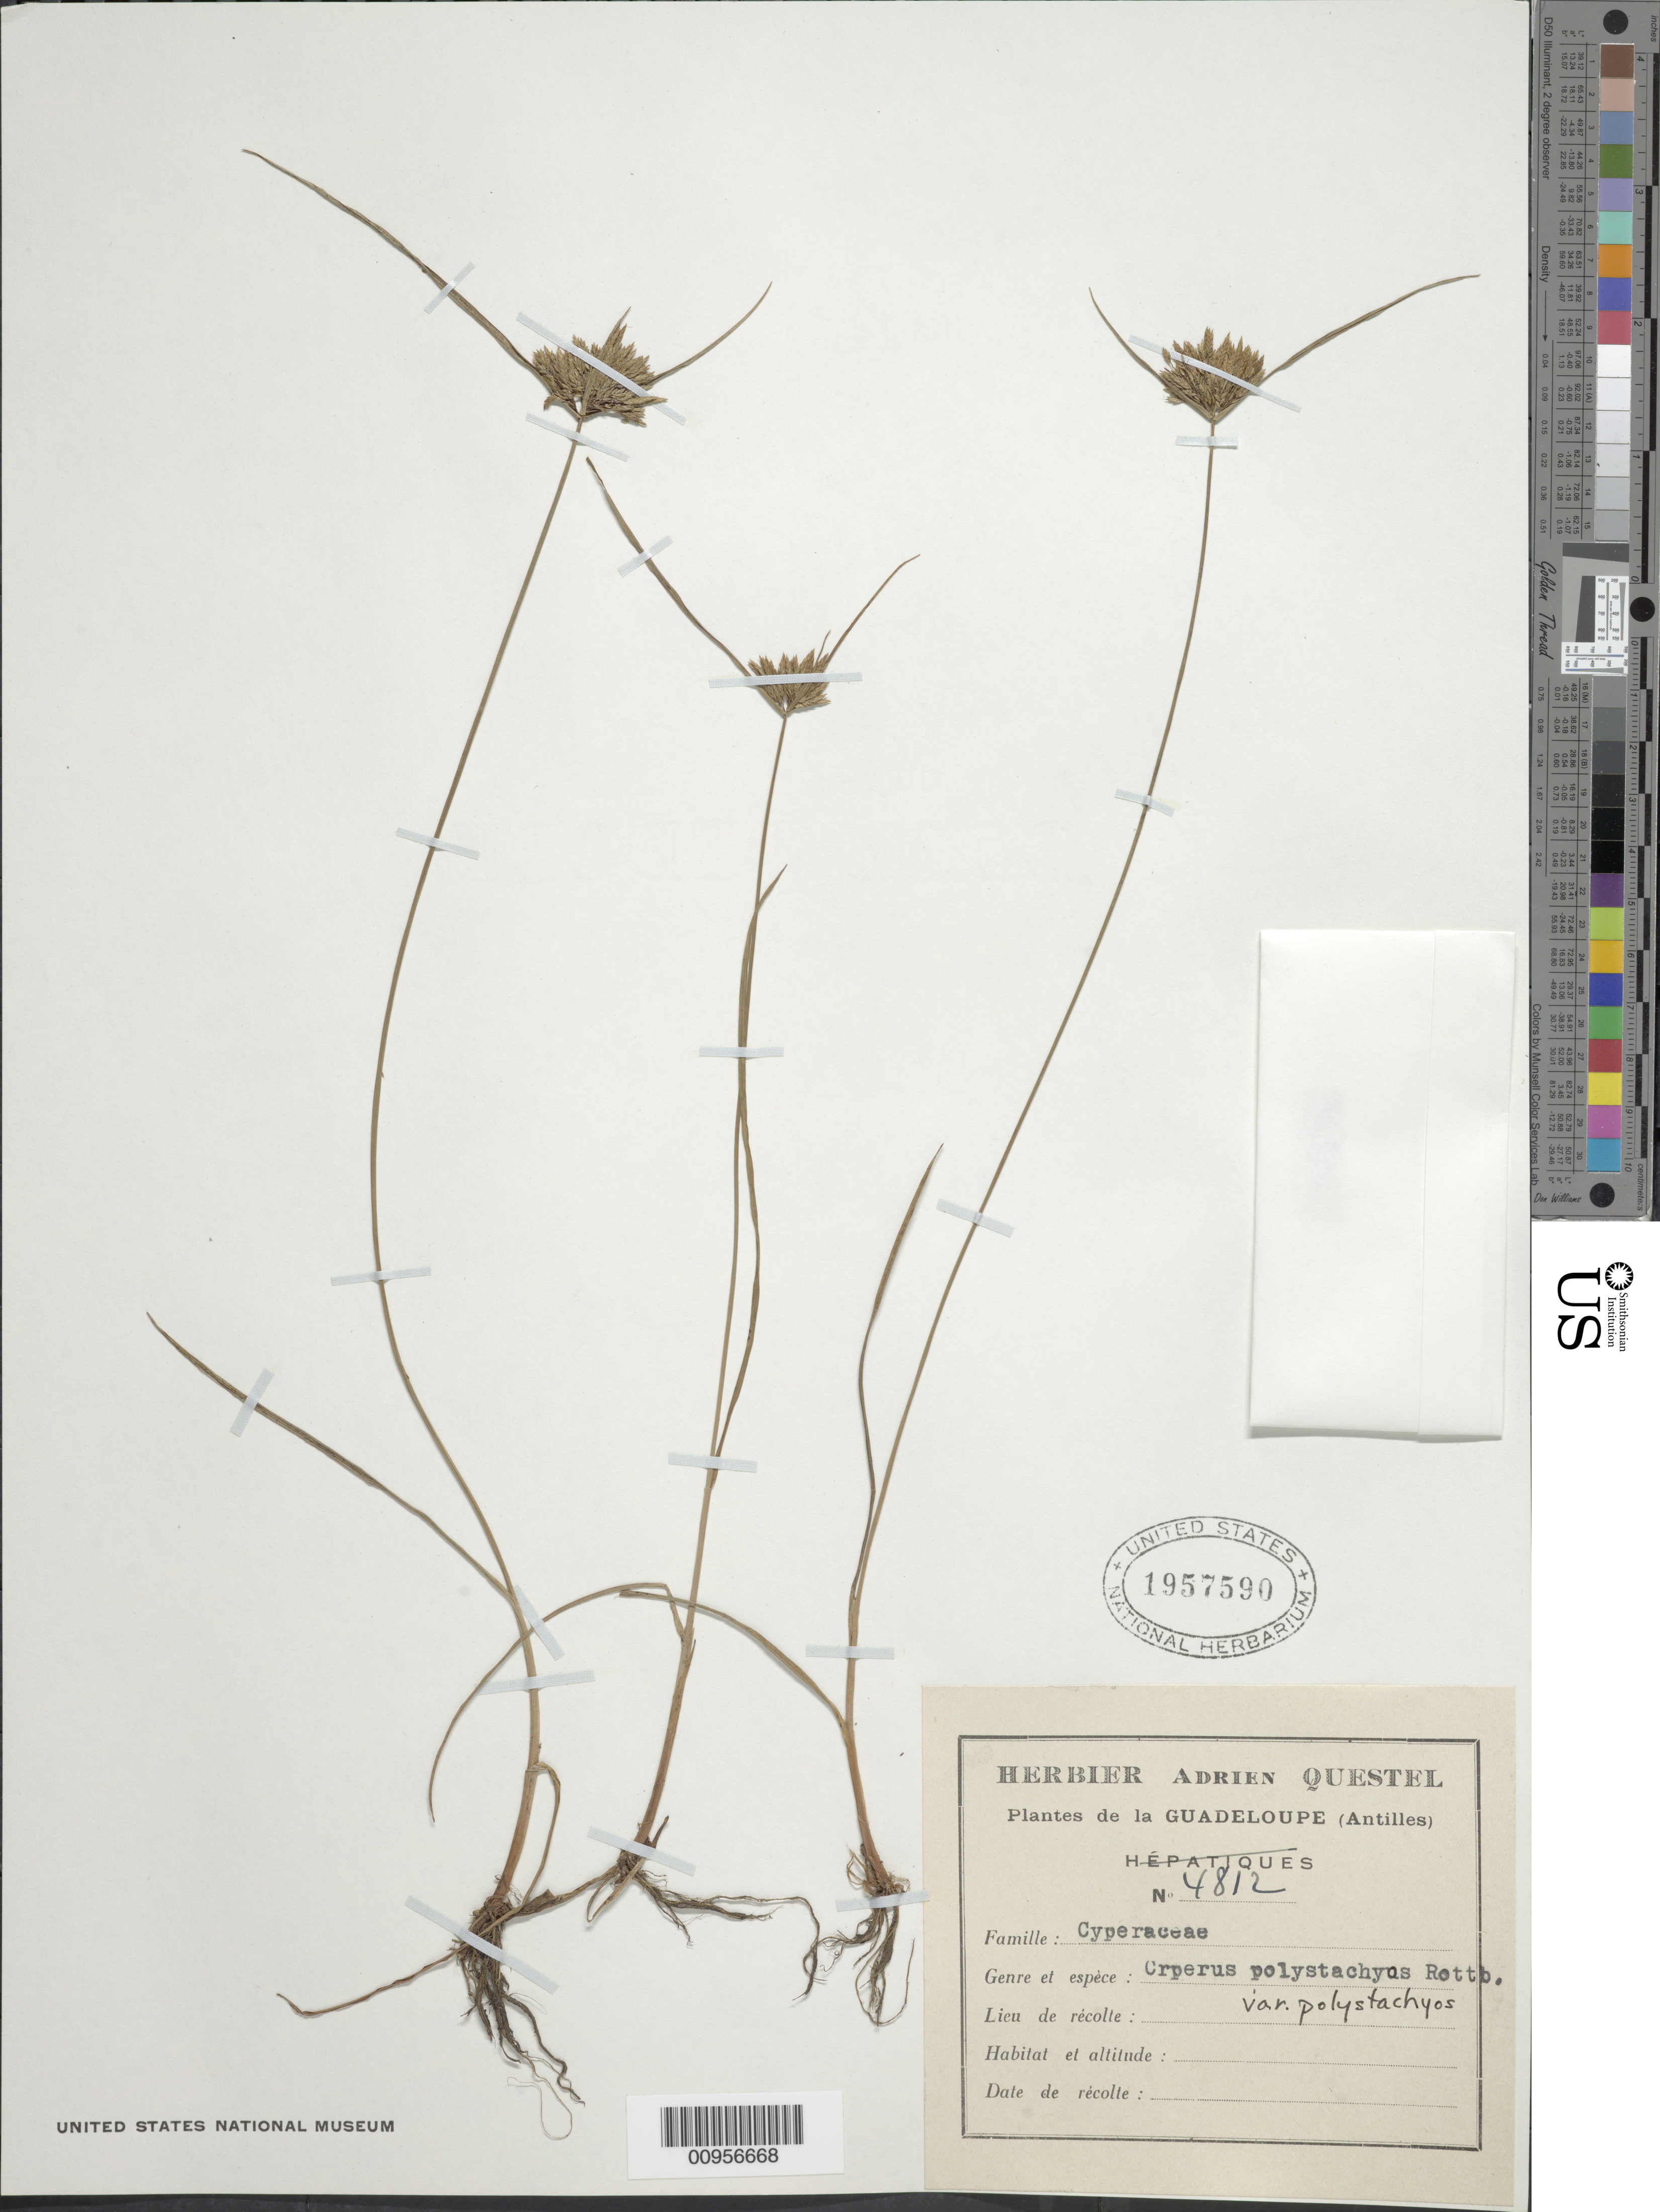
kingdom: Plantae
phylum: Tracheophyta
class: Liliopsida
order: Poales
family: Cyperaceae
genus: Cyperus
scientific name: Cyperus polystachyos var. polystachyos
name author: Rottb.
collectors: A. Questel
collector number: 4812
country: Guadeloupe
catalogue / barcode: US 1957590